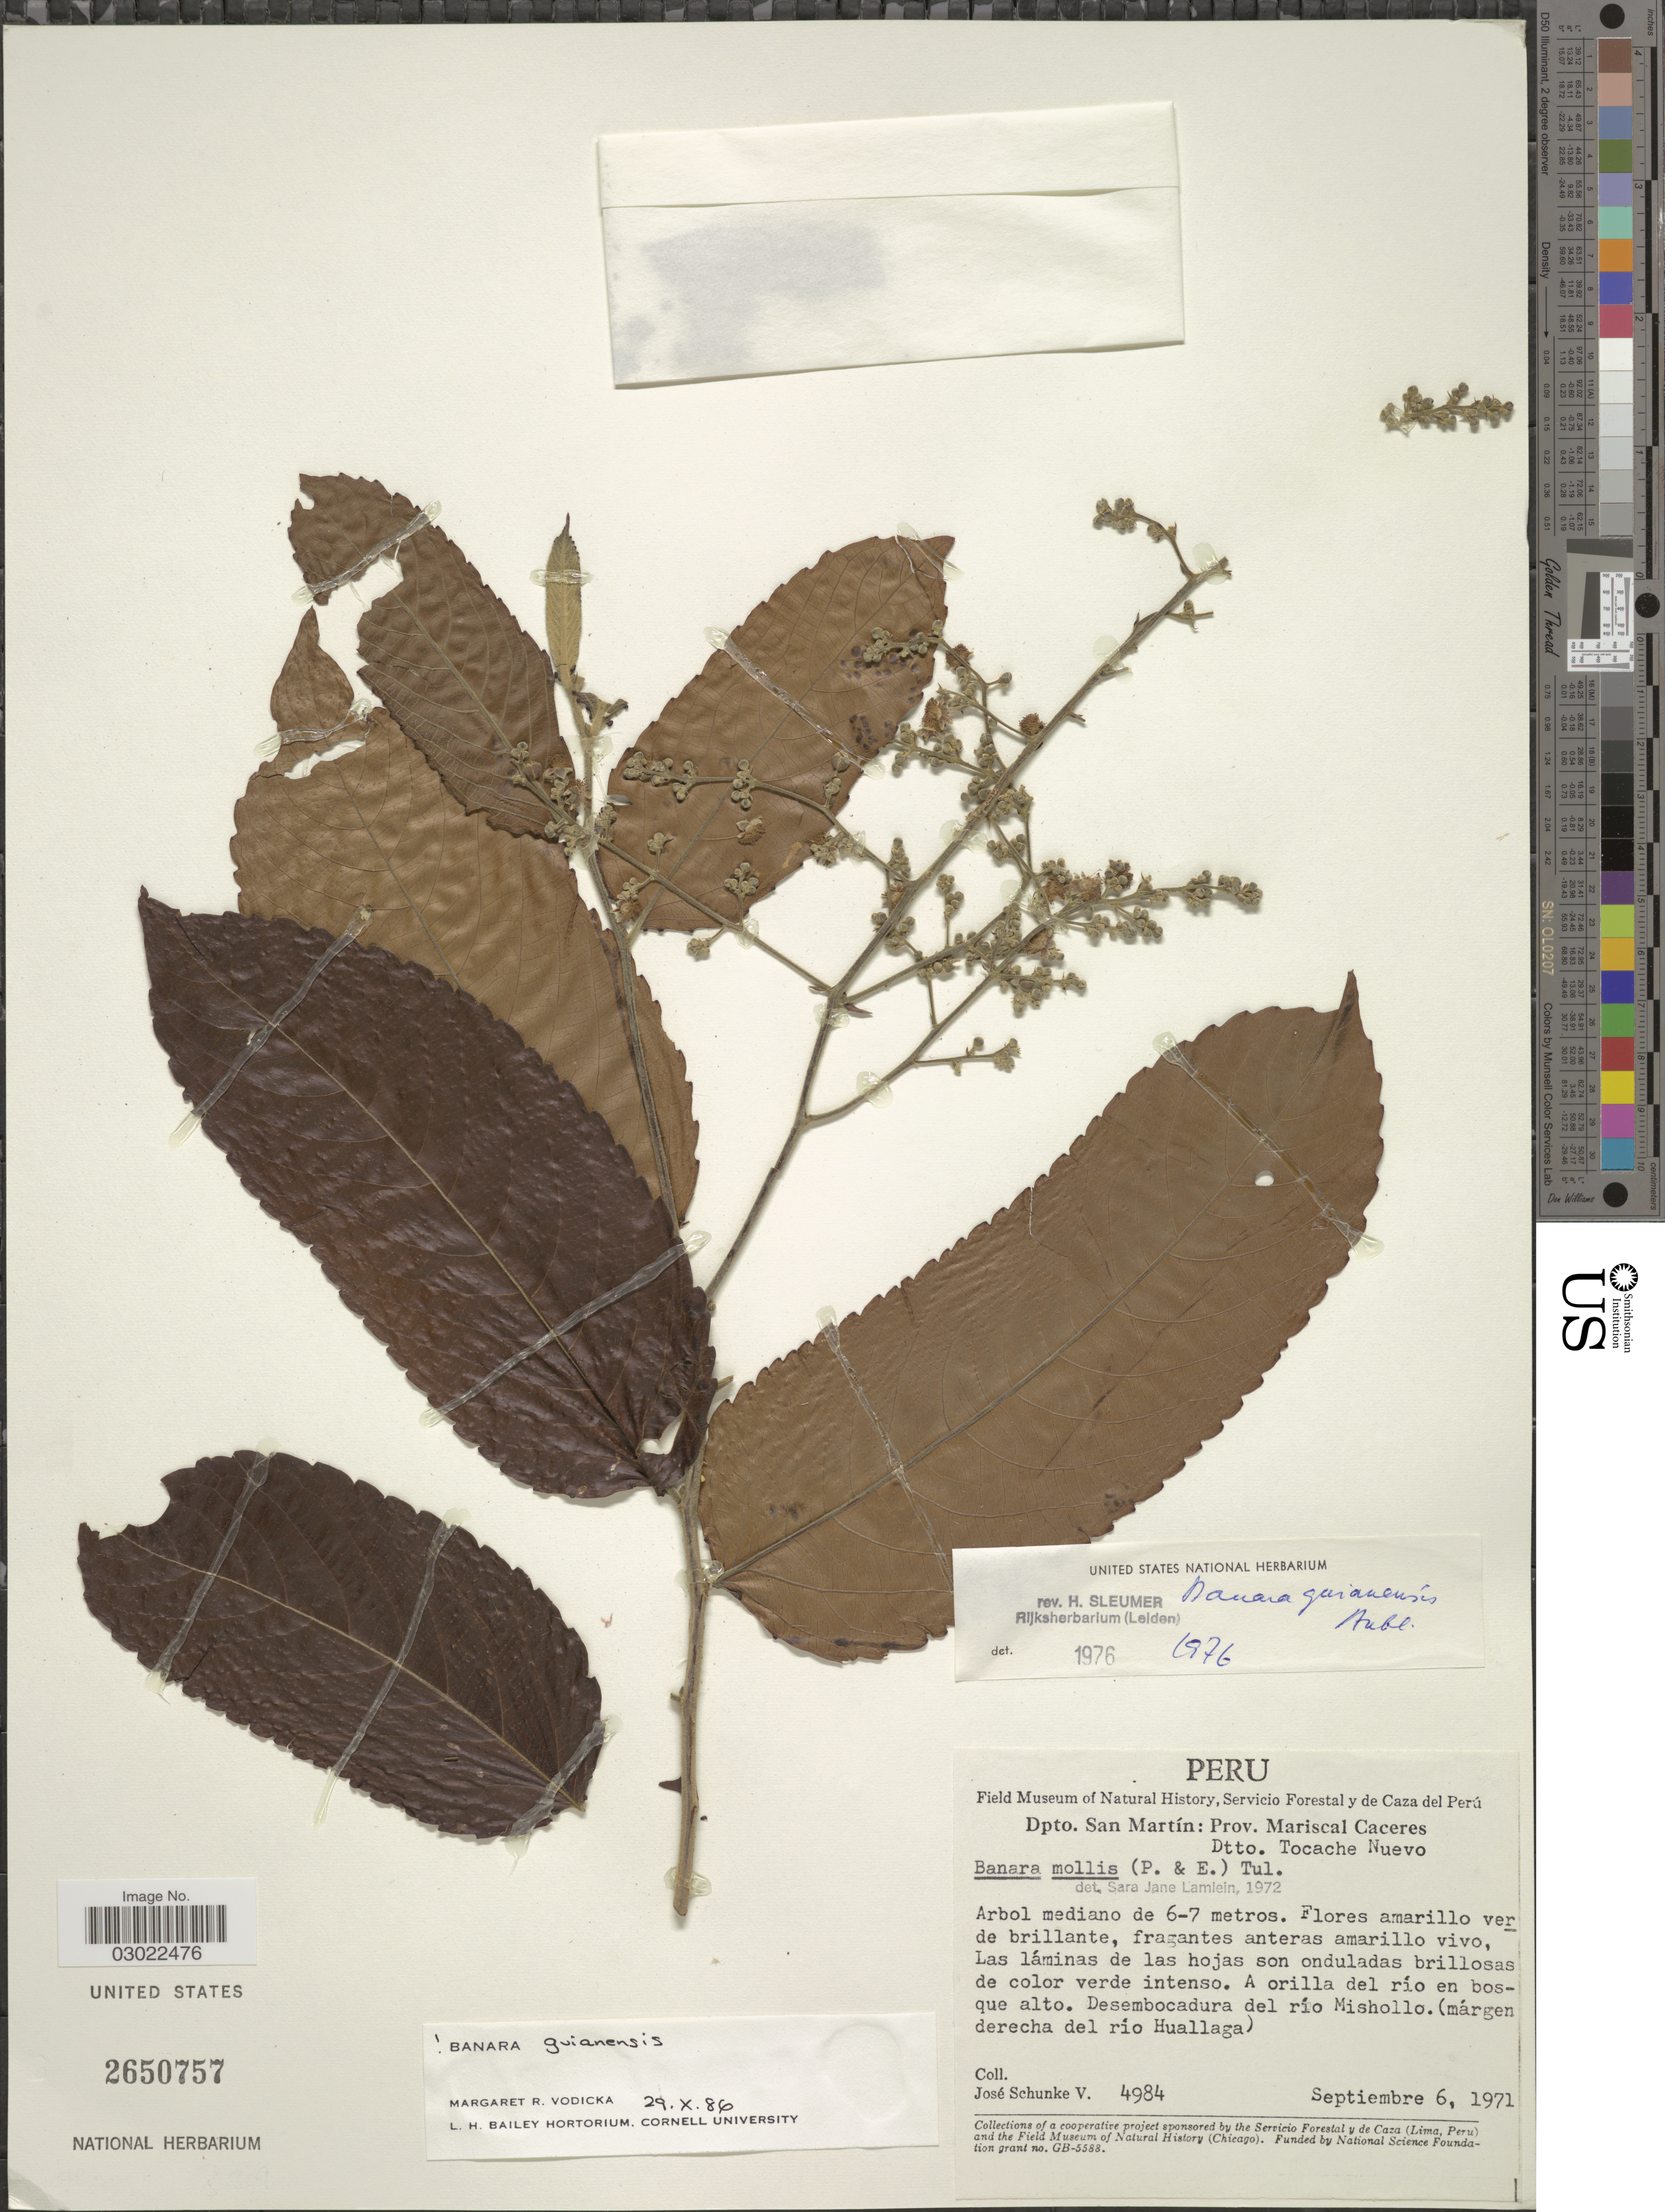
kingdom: Plantae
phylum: Tracheophyta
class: Magnoliopsida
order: Malpighiales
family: Salicaceae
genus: Banara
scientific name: Banara guianensis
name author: Aubl.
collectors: J. Schunke Vigo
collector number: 4984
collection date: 1971-09-06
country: Peru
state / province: San Martín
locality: Dpto. San Martín: Prov. Mariscal Caceres. Dtto. Tocache Nuevo. A orilla del río en bosque alto. Desembocadura del río Mishollo. (márgen derecha del río Huallaga).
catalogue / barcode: US 2650757